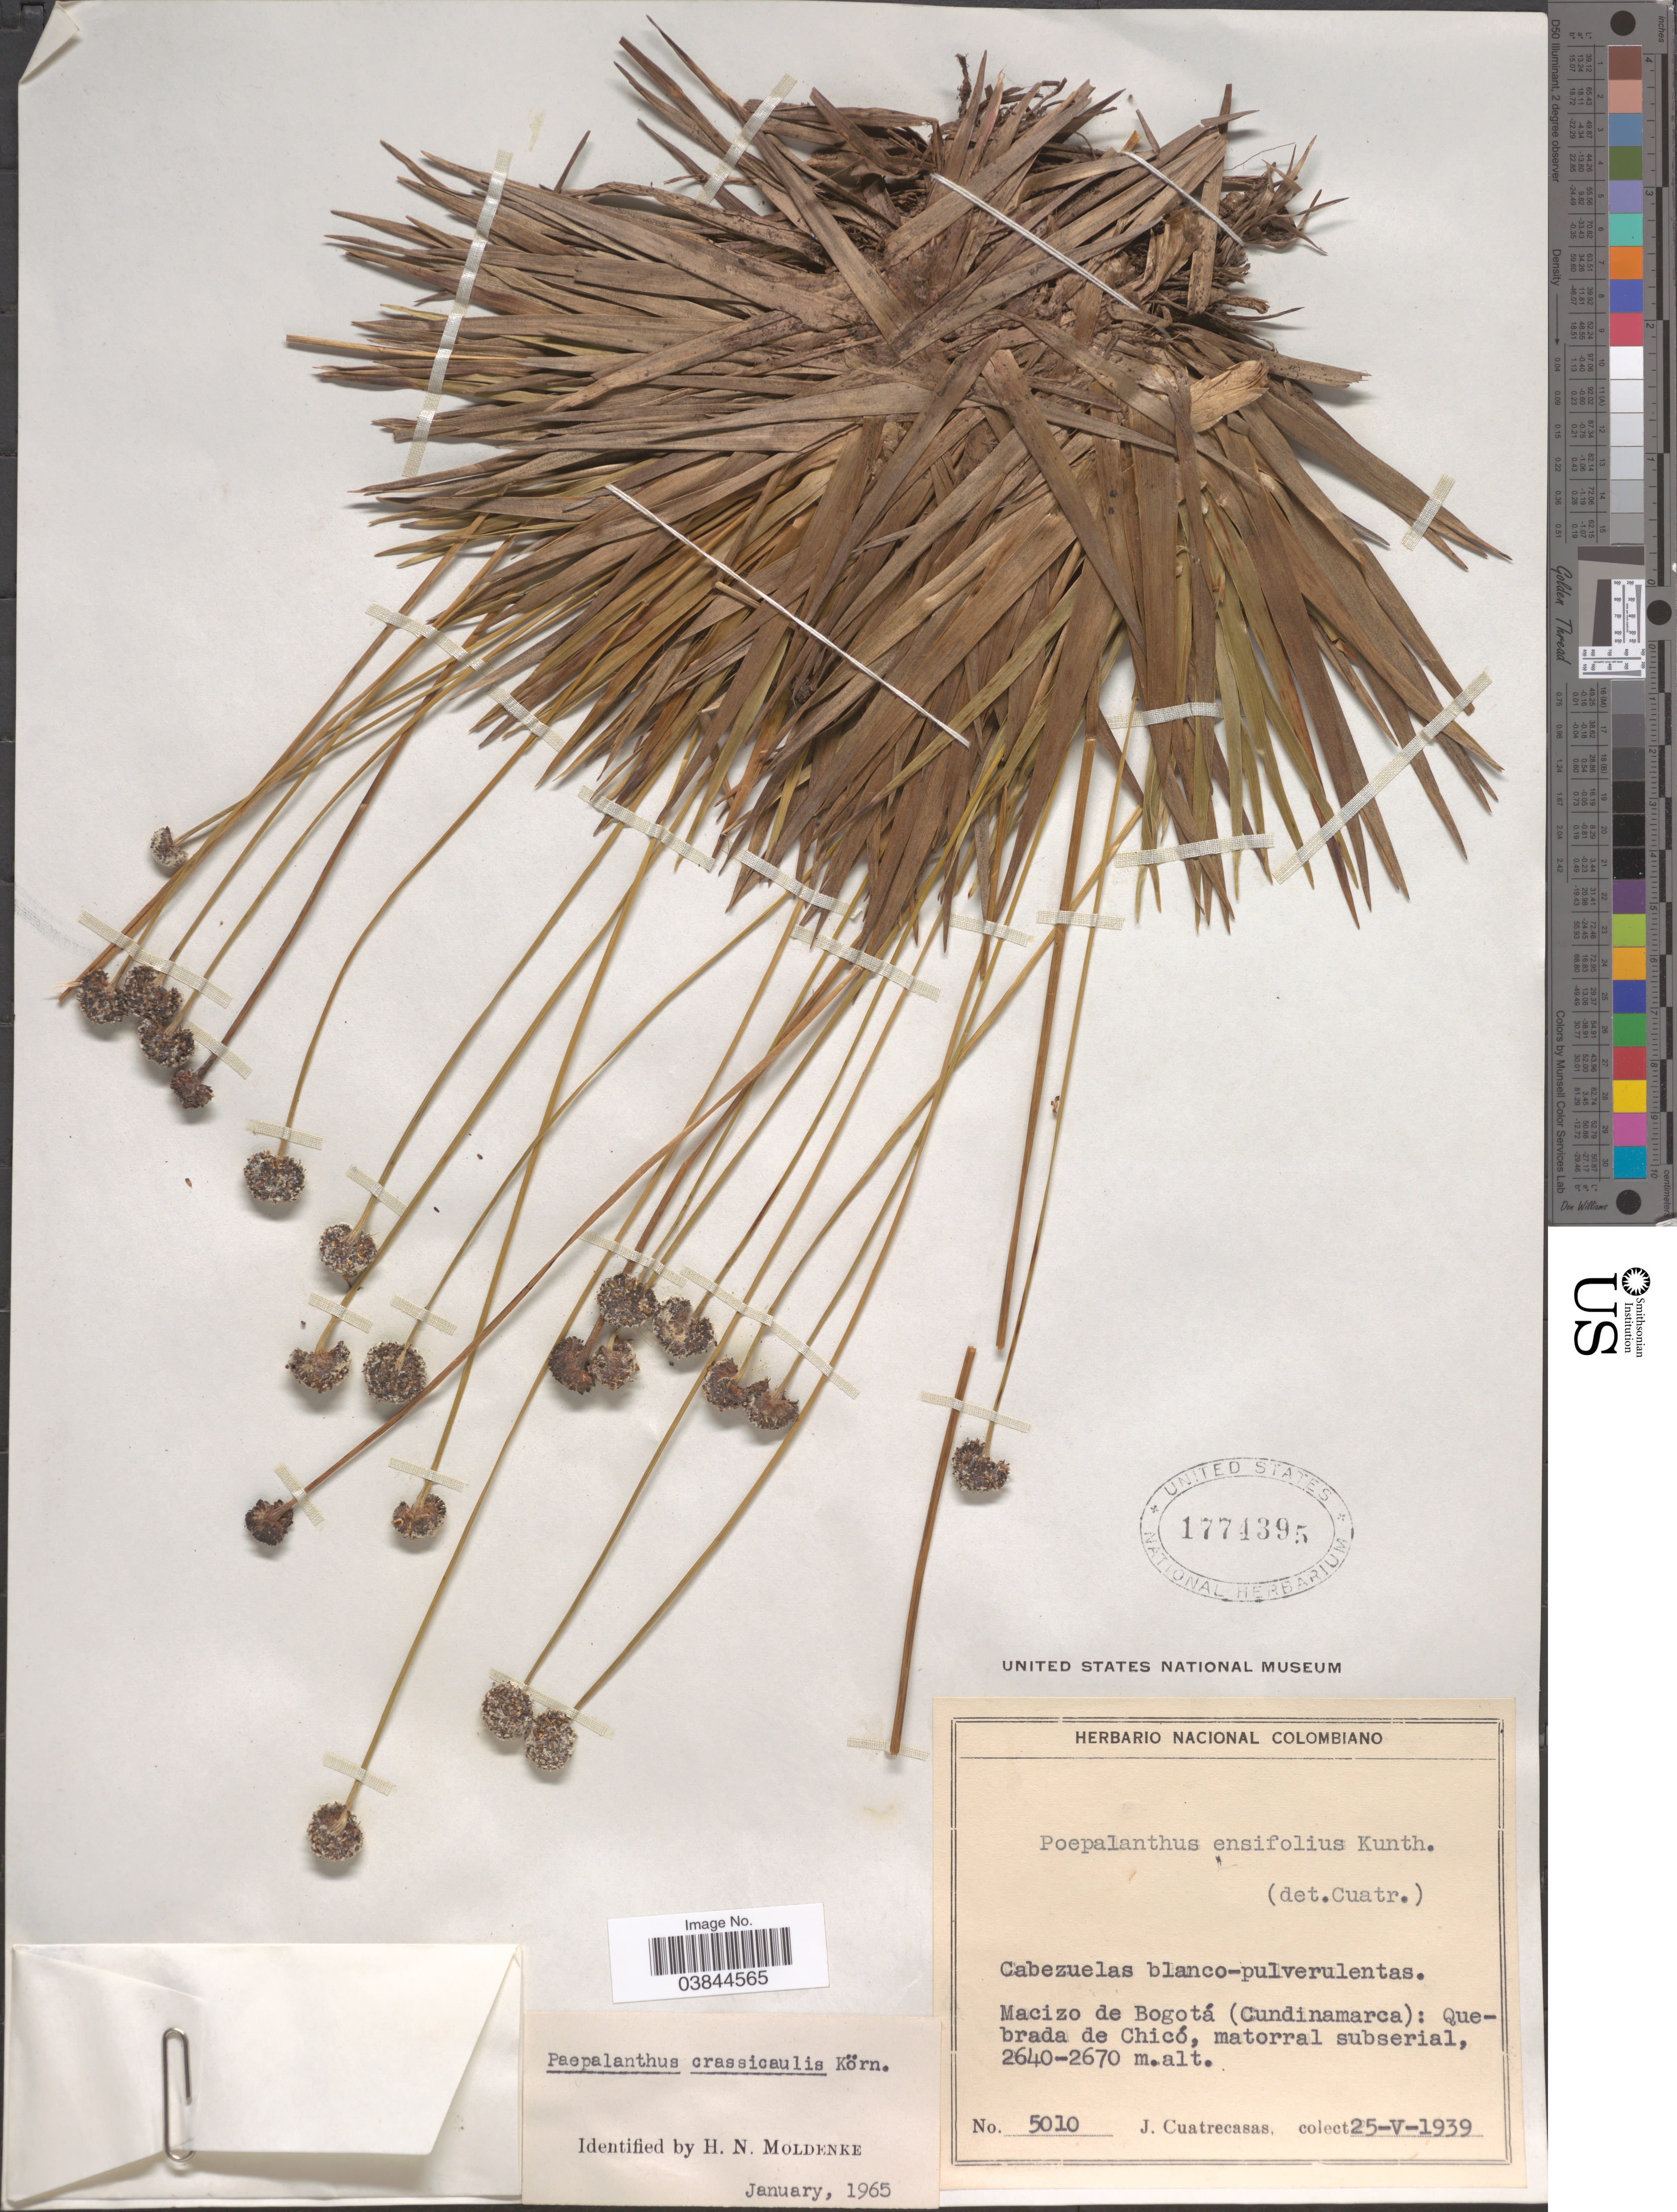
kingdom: Plantae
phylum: Tracheophyta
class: Liliopsida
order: Poales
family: Eriocaulaceae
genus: Paepalanthus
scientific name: Paepalanthus ensifolius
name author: (Kunth) Kunth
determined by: Sauthier, Laura Jeanne, (SPF), Universidade de Sao Paulo (BRAZIL)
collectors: J. Cuatrecasas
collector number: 5010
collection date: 1939-05-25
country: Colombia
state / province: Cundinamarca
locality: Macizo de Bogotá: Quebrada de Chicó.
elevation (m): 2640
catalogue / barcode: US 1774395